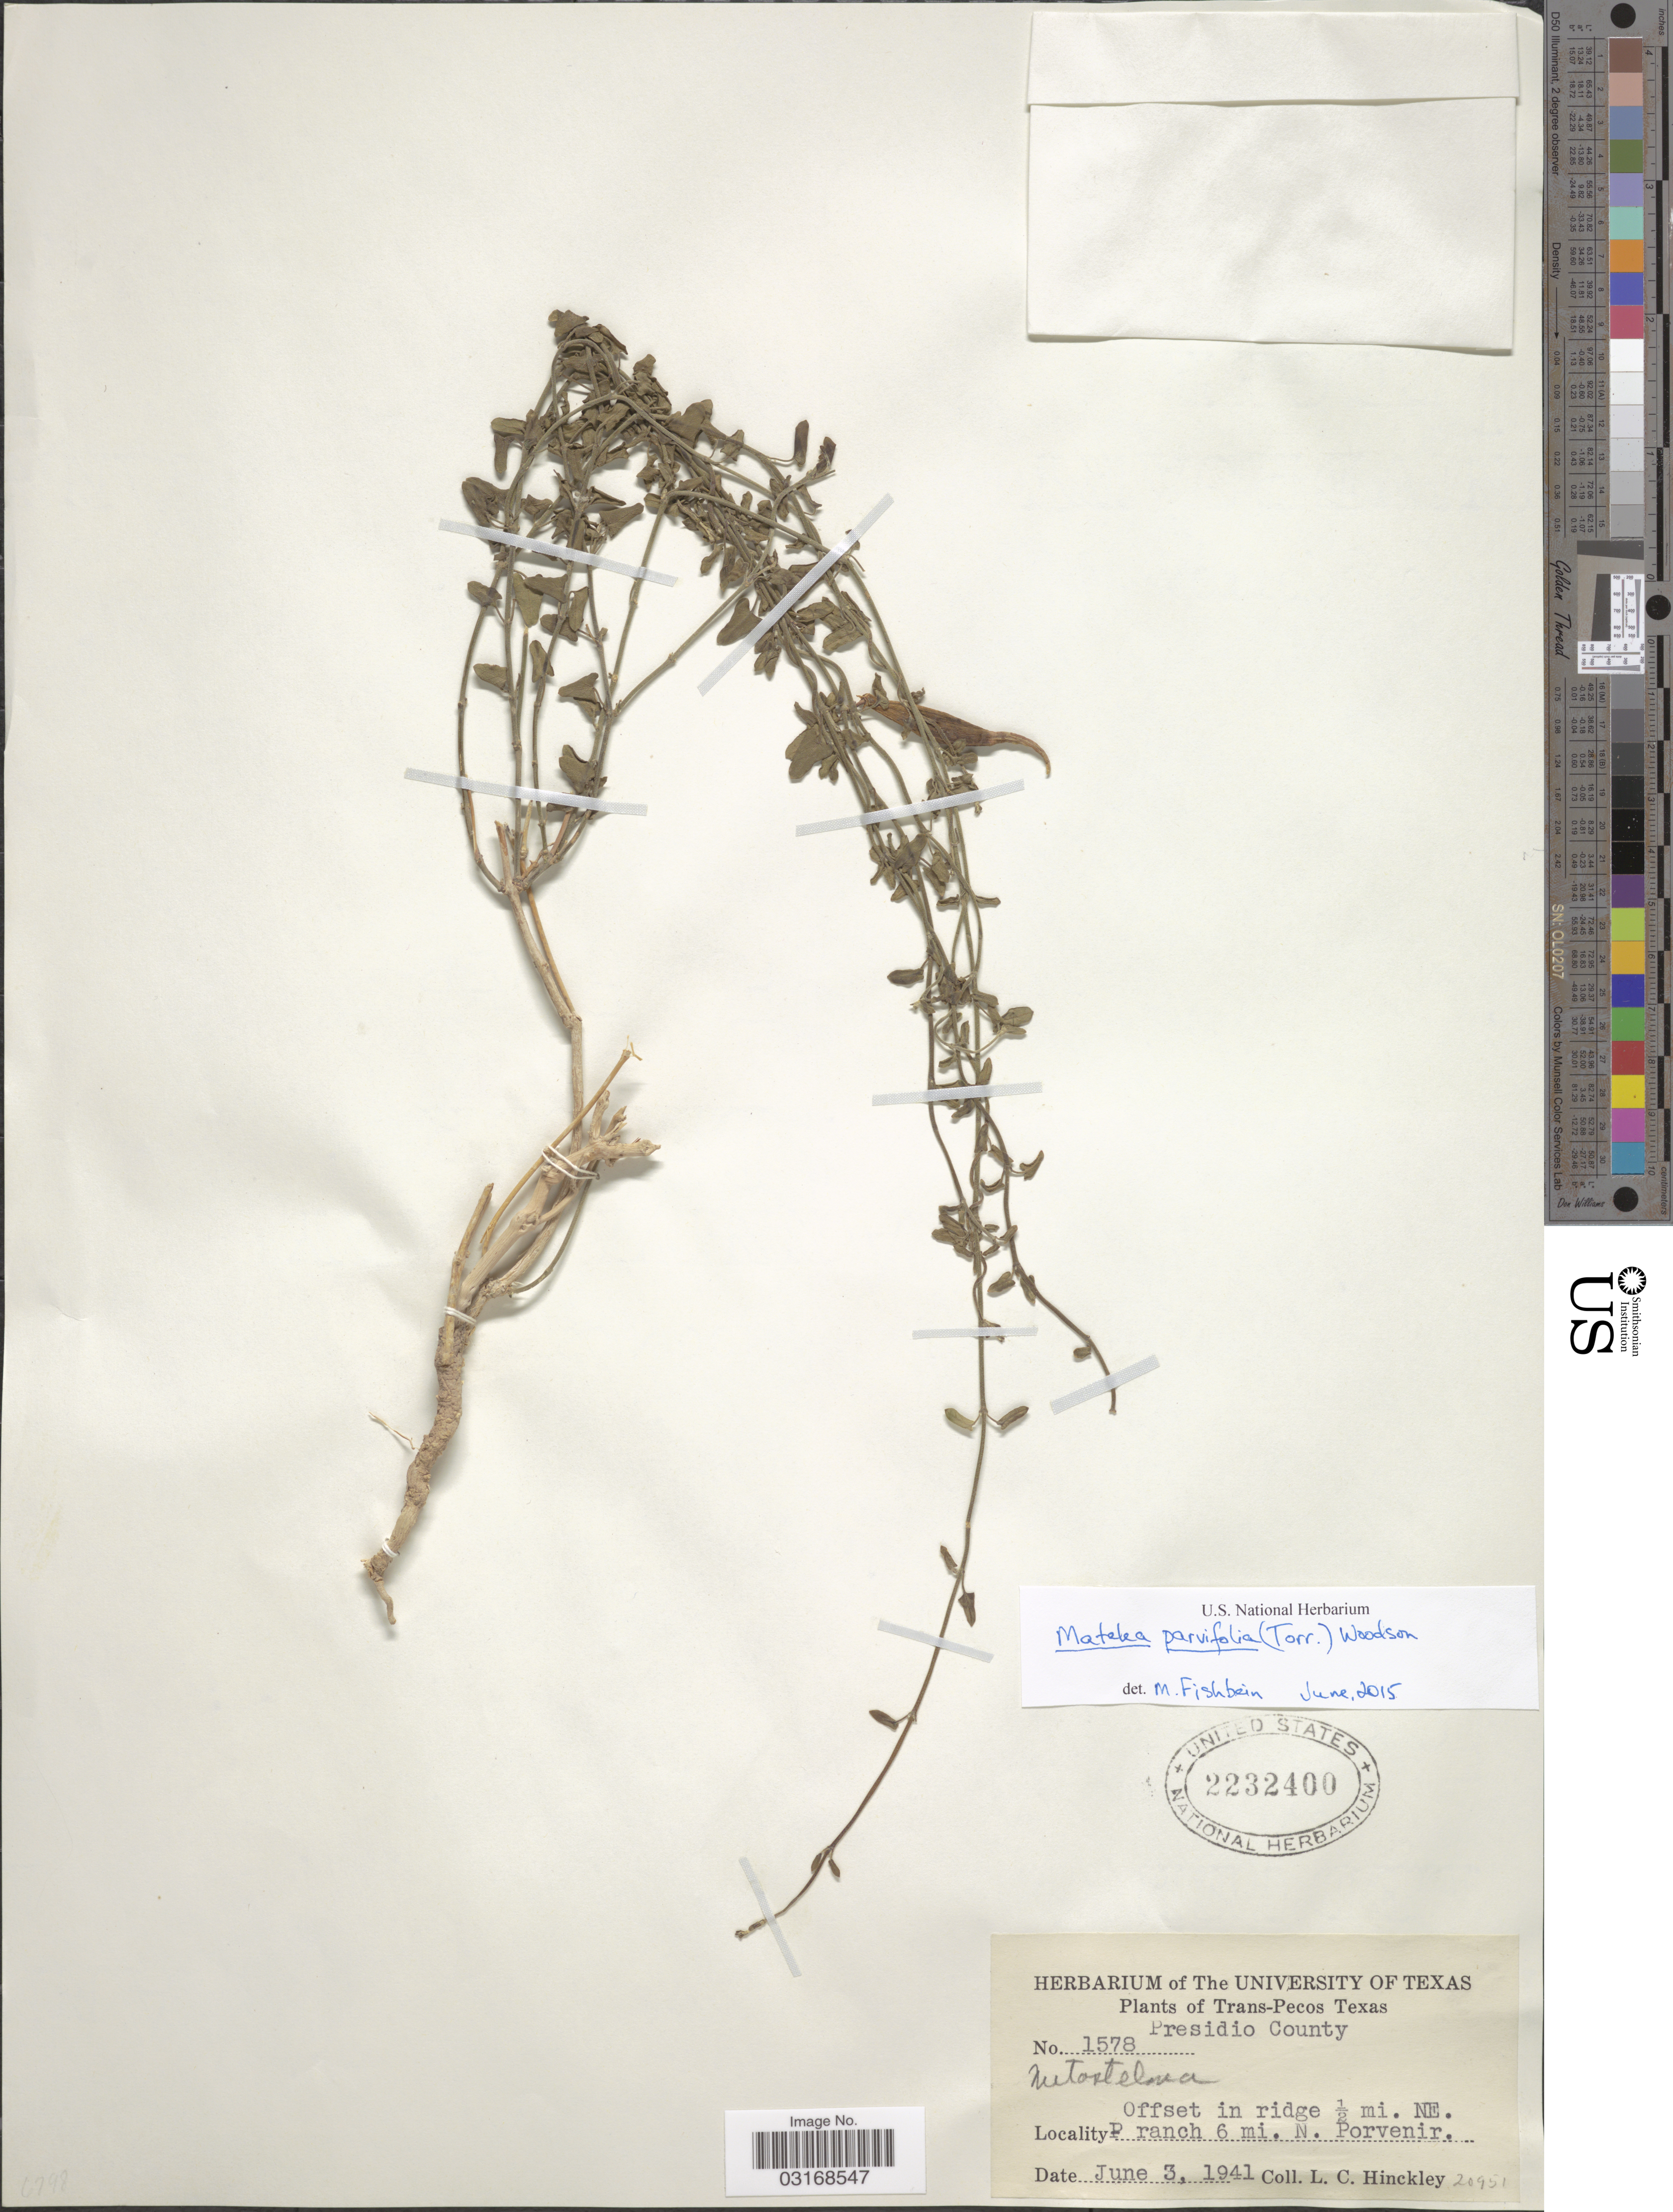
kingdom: Plantae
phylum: Tracheophyta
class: Magnoliopsida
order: Gentianales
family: Apocynaceae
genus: Matelea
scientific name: Matelea parvifolia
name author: (Torr.) Woodson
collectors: L. Hinckley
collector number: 1578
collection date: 1941-06-03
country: United States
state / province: Texas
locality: Trans-Pecos. Presidio County. Offset in ridge 1/2 mi. NE. P ranch 6 mi. N. Porvenir.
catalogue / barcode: US 2232400